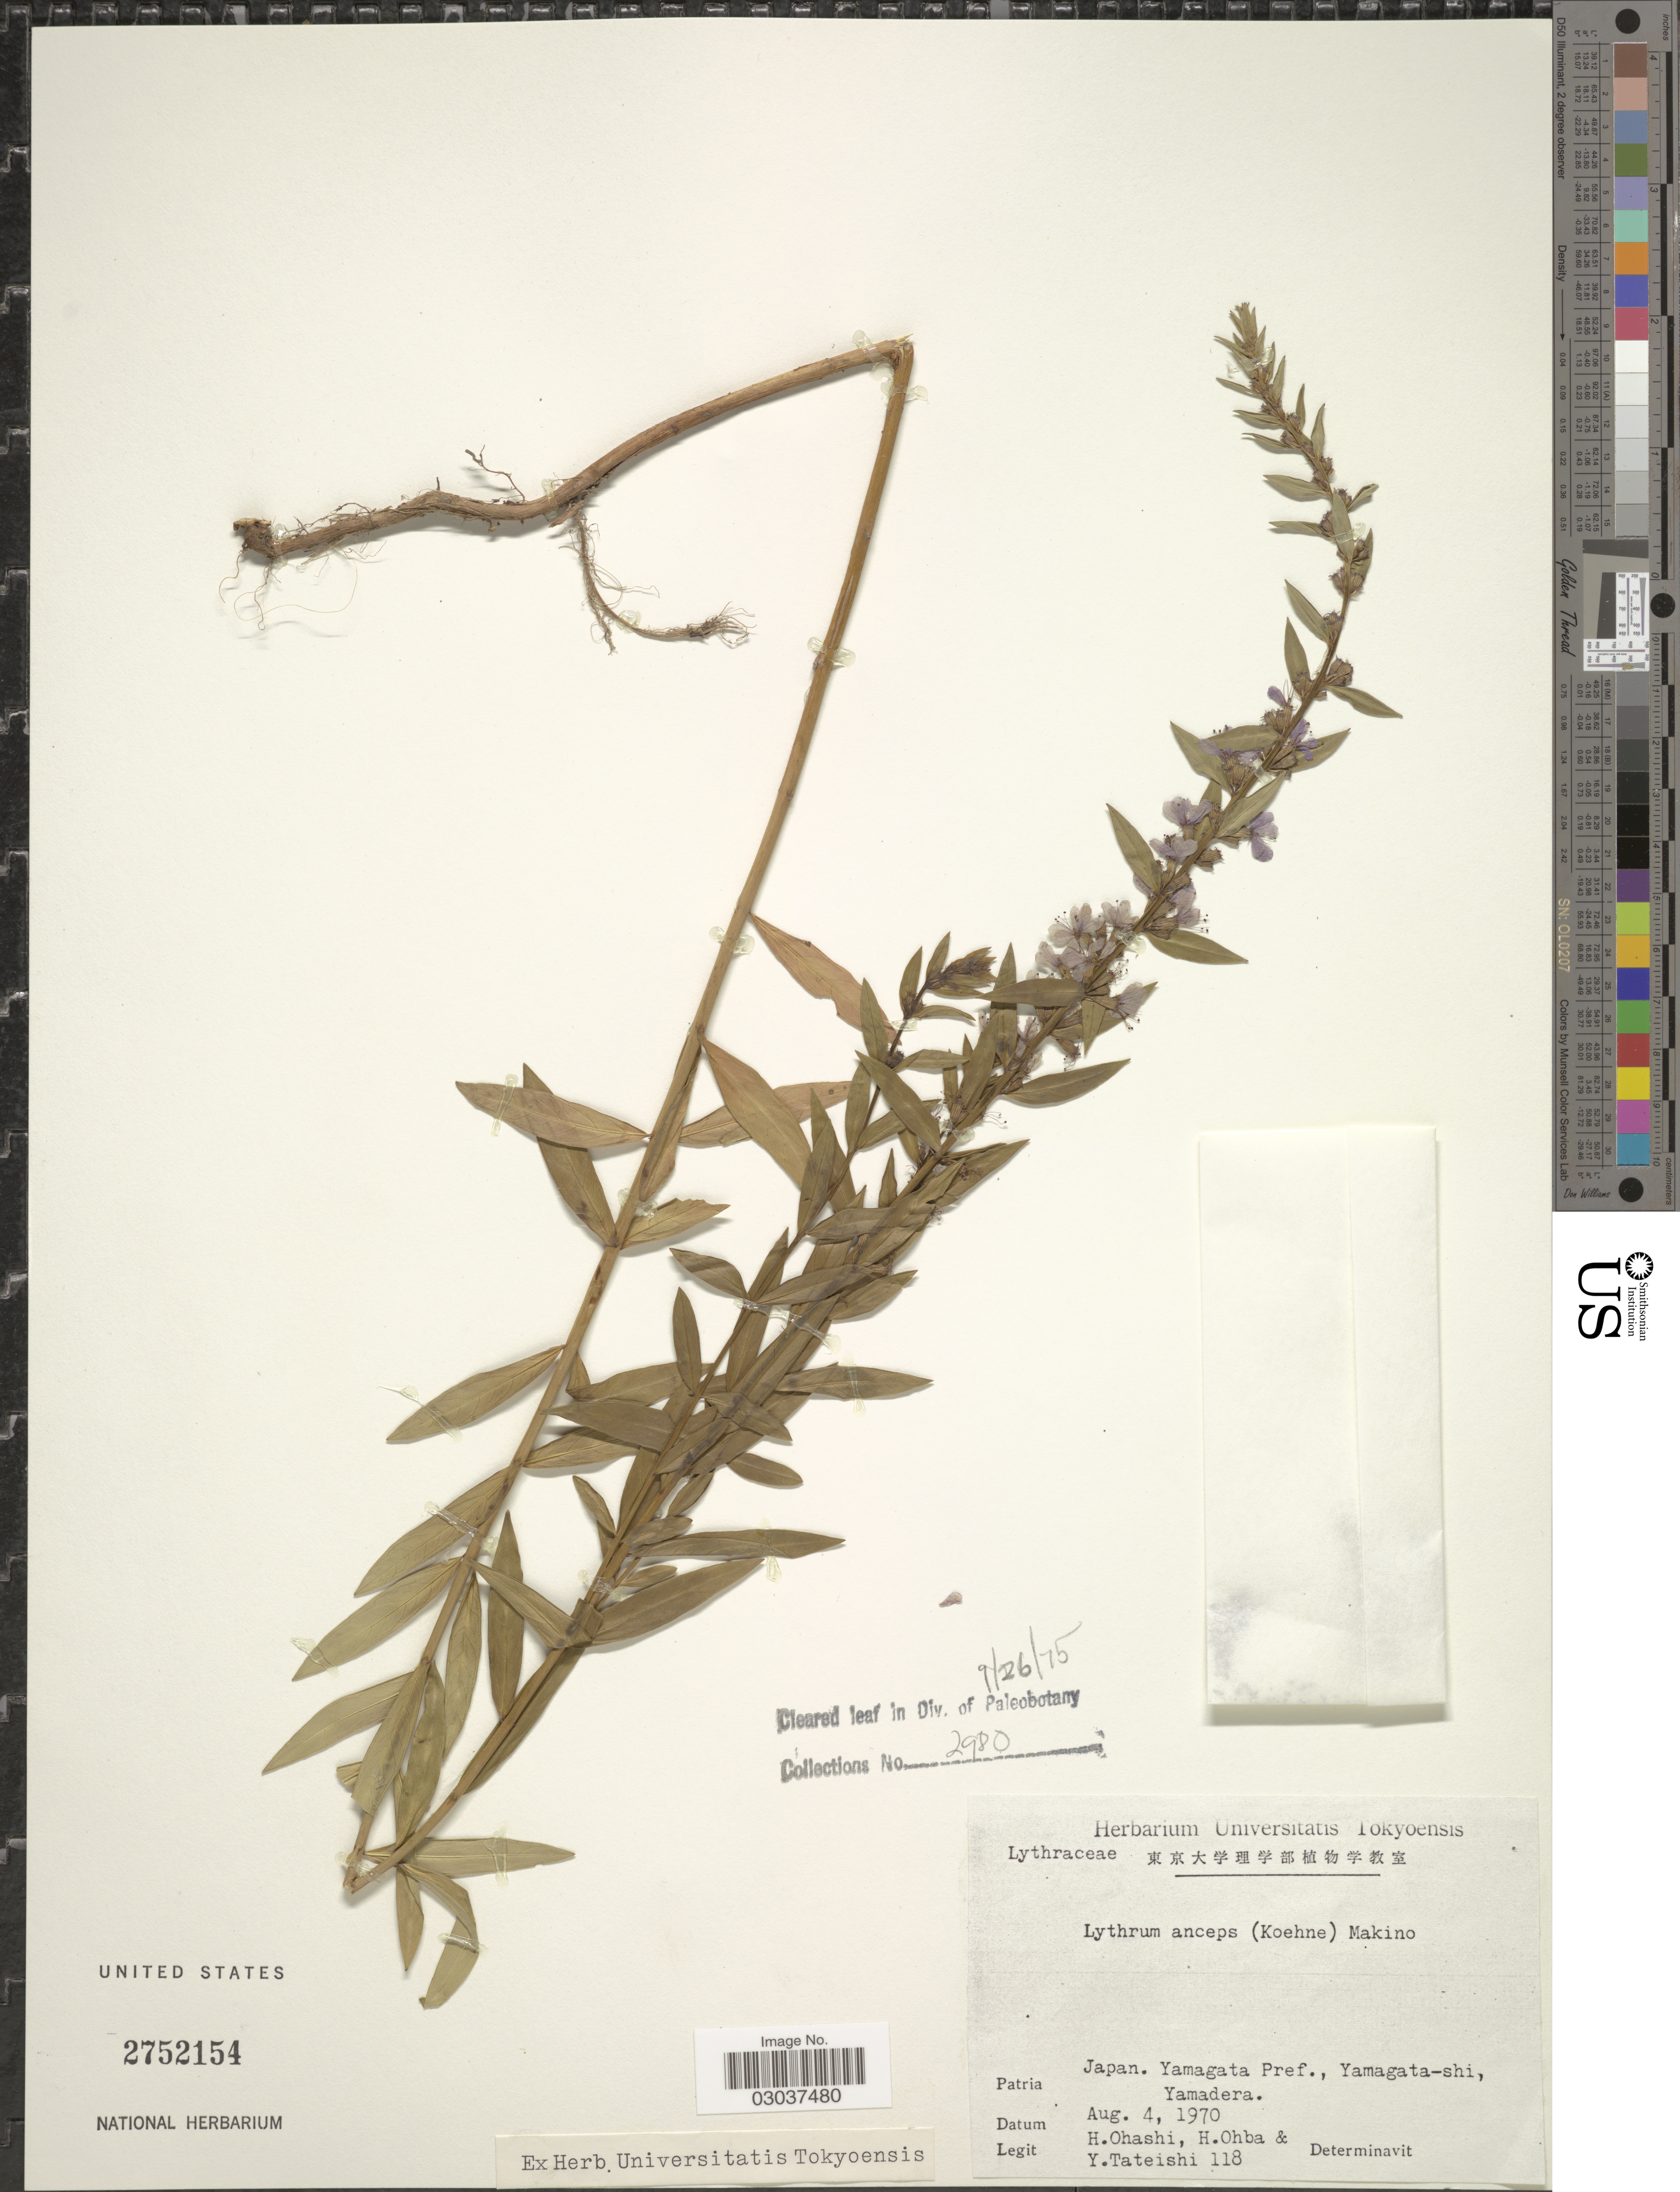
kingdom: Plantae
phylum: Tracheophyta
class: Magnoliopsida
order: Myrtales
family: Lythraceae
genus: Lythrum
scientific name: Lythrum anceps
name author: (Koehne) Makino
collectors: H. Ohashi, H. Ohba & Y. Tateishi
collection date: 1970-08-04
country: Japan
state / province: Yamagata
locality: Yamagata Pref., Yamagata-shi, Yamadera.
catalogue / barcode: US 2752154